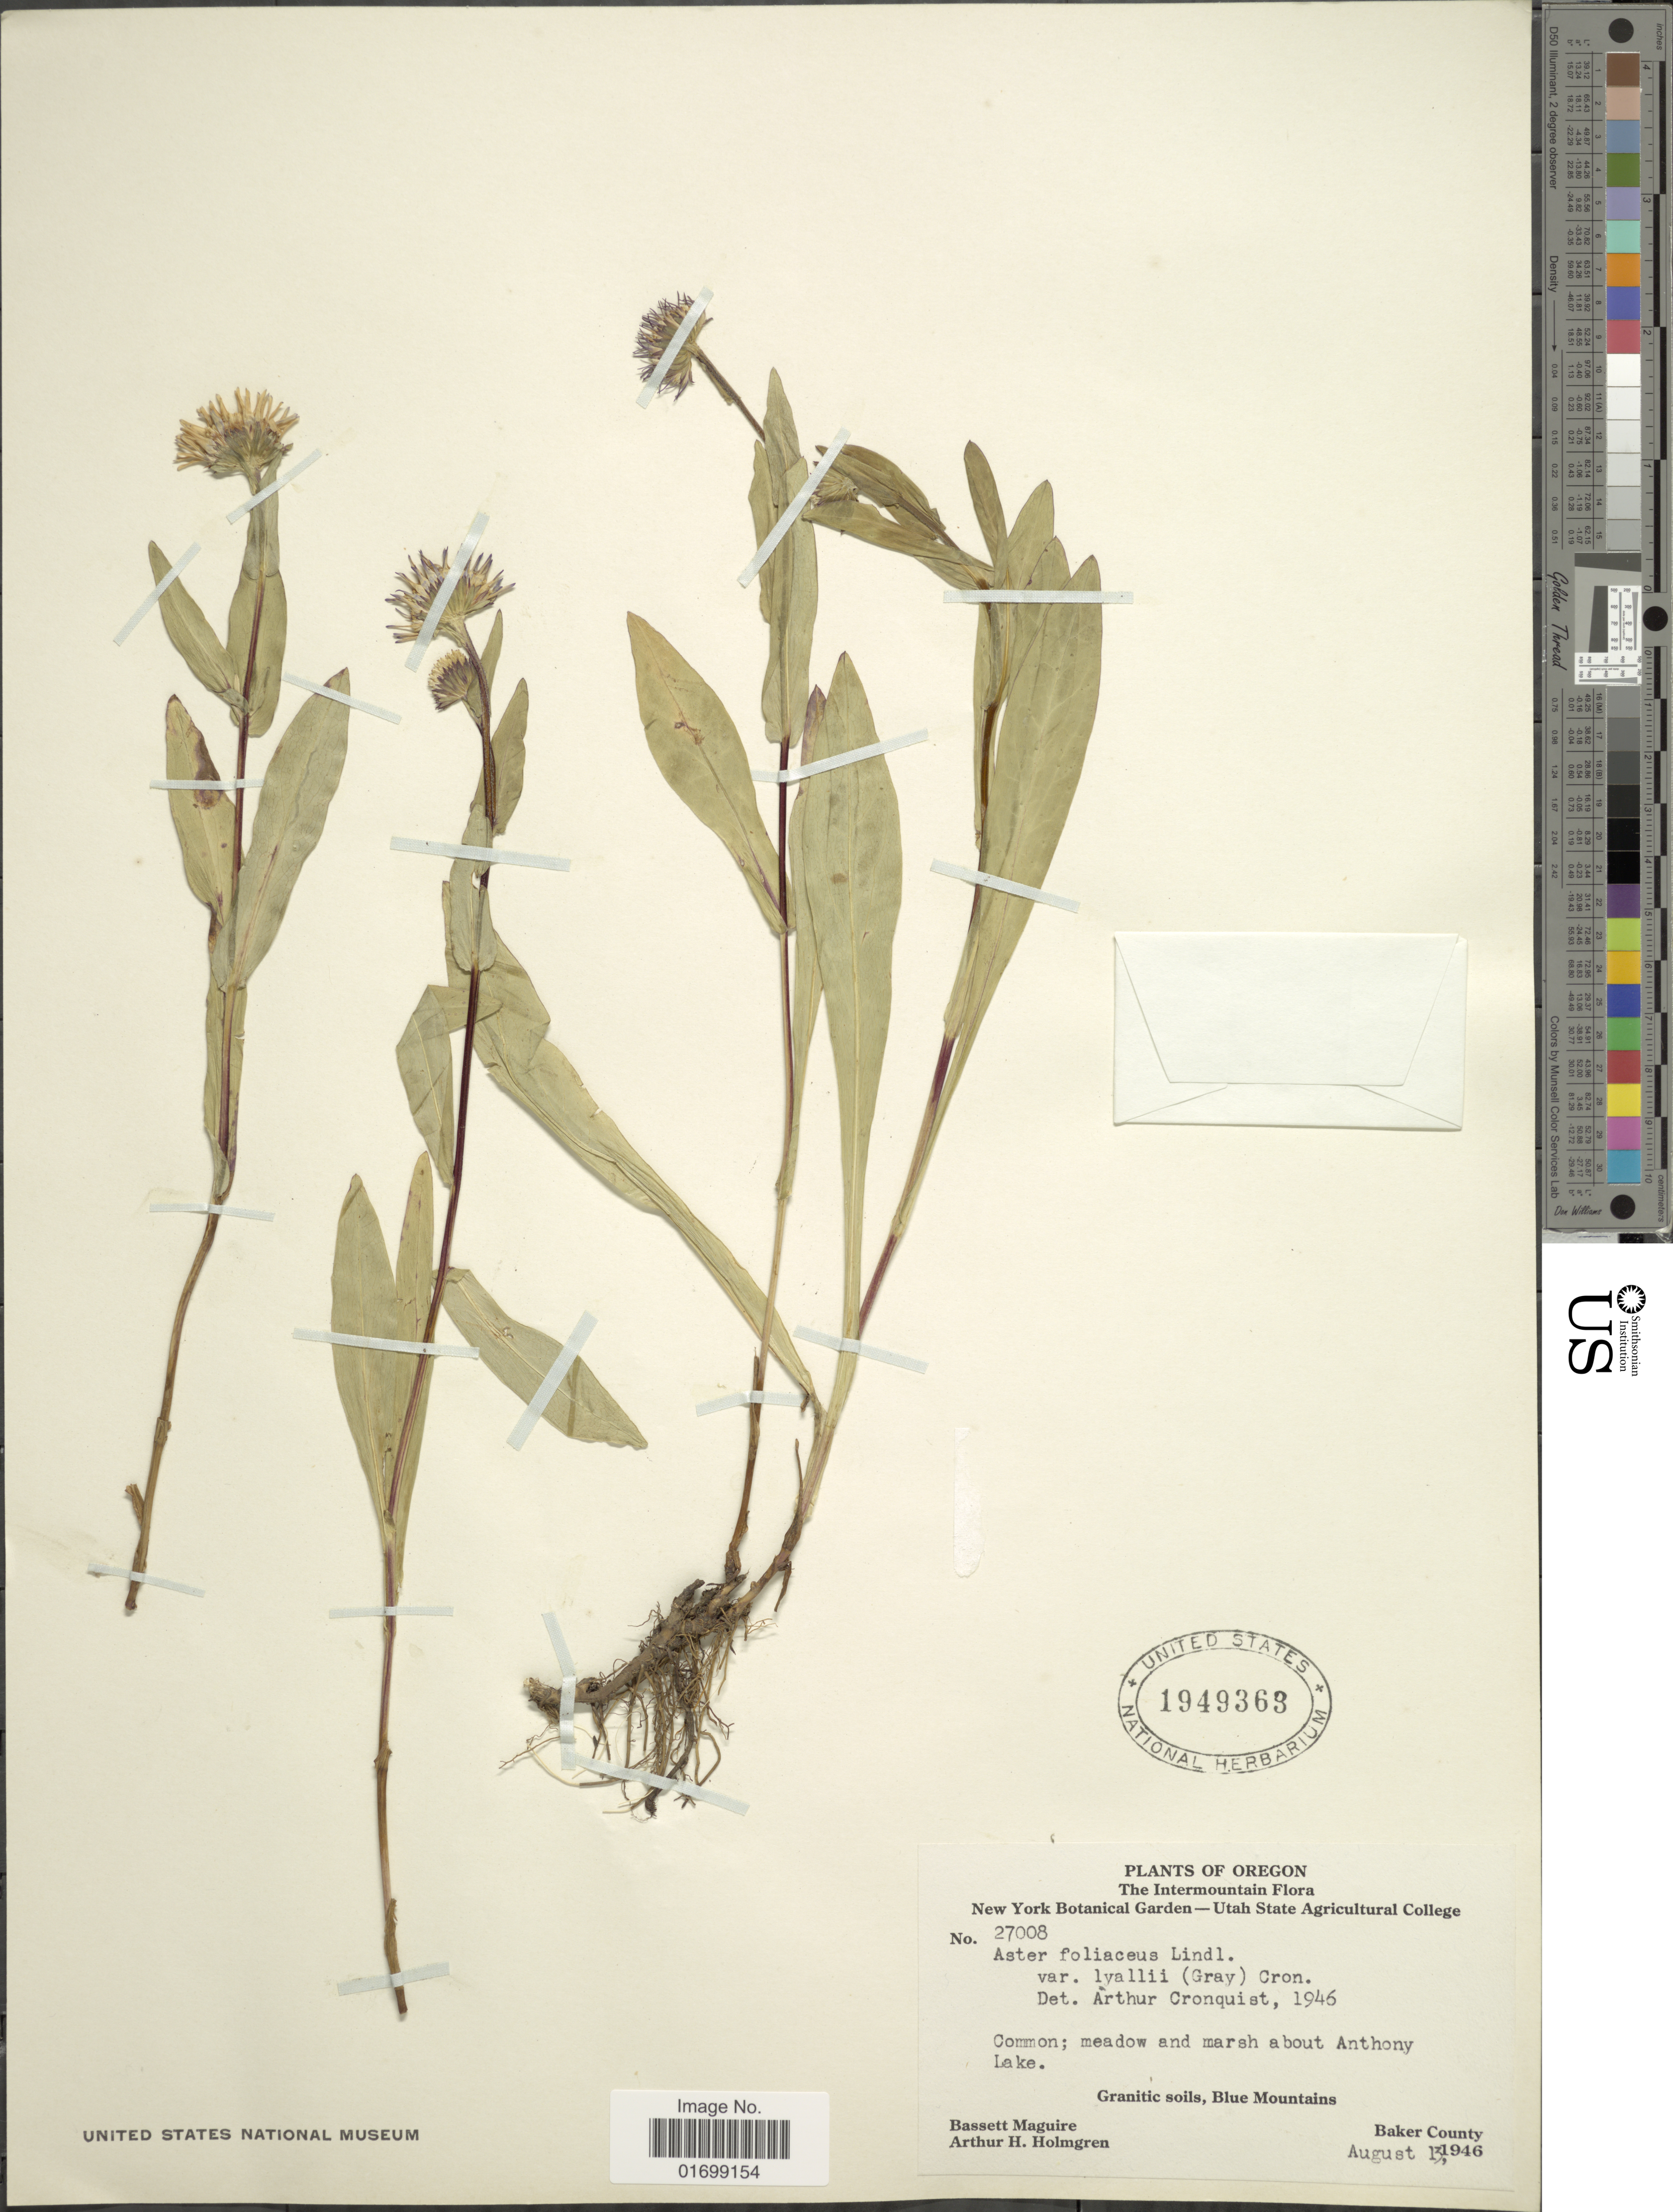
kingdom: Plantae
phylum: Tracheophyta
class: Magnoliopsida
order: Asterales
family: Asteraceae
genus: Symphyotrichum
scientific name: Symphyotrichum foliaceum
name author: (Lindl. ex DC.) G.L. Nesom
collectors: B. Maguire & A. H. Holmgren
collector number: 27008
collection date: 1946-08-13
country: United States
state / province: Oregon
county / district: Baker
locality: The Intermountain Flora, meadow and marsh about Anthony Lake, granitic soils, Blue Mountains, Baker County.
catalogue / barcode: US 1949363